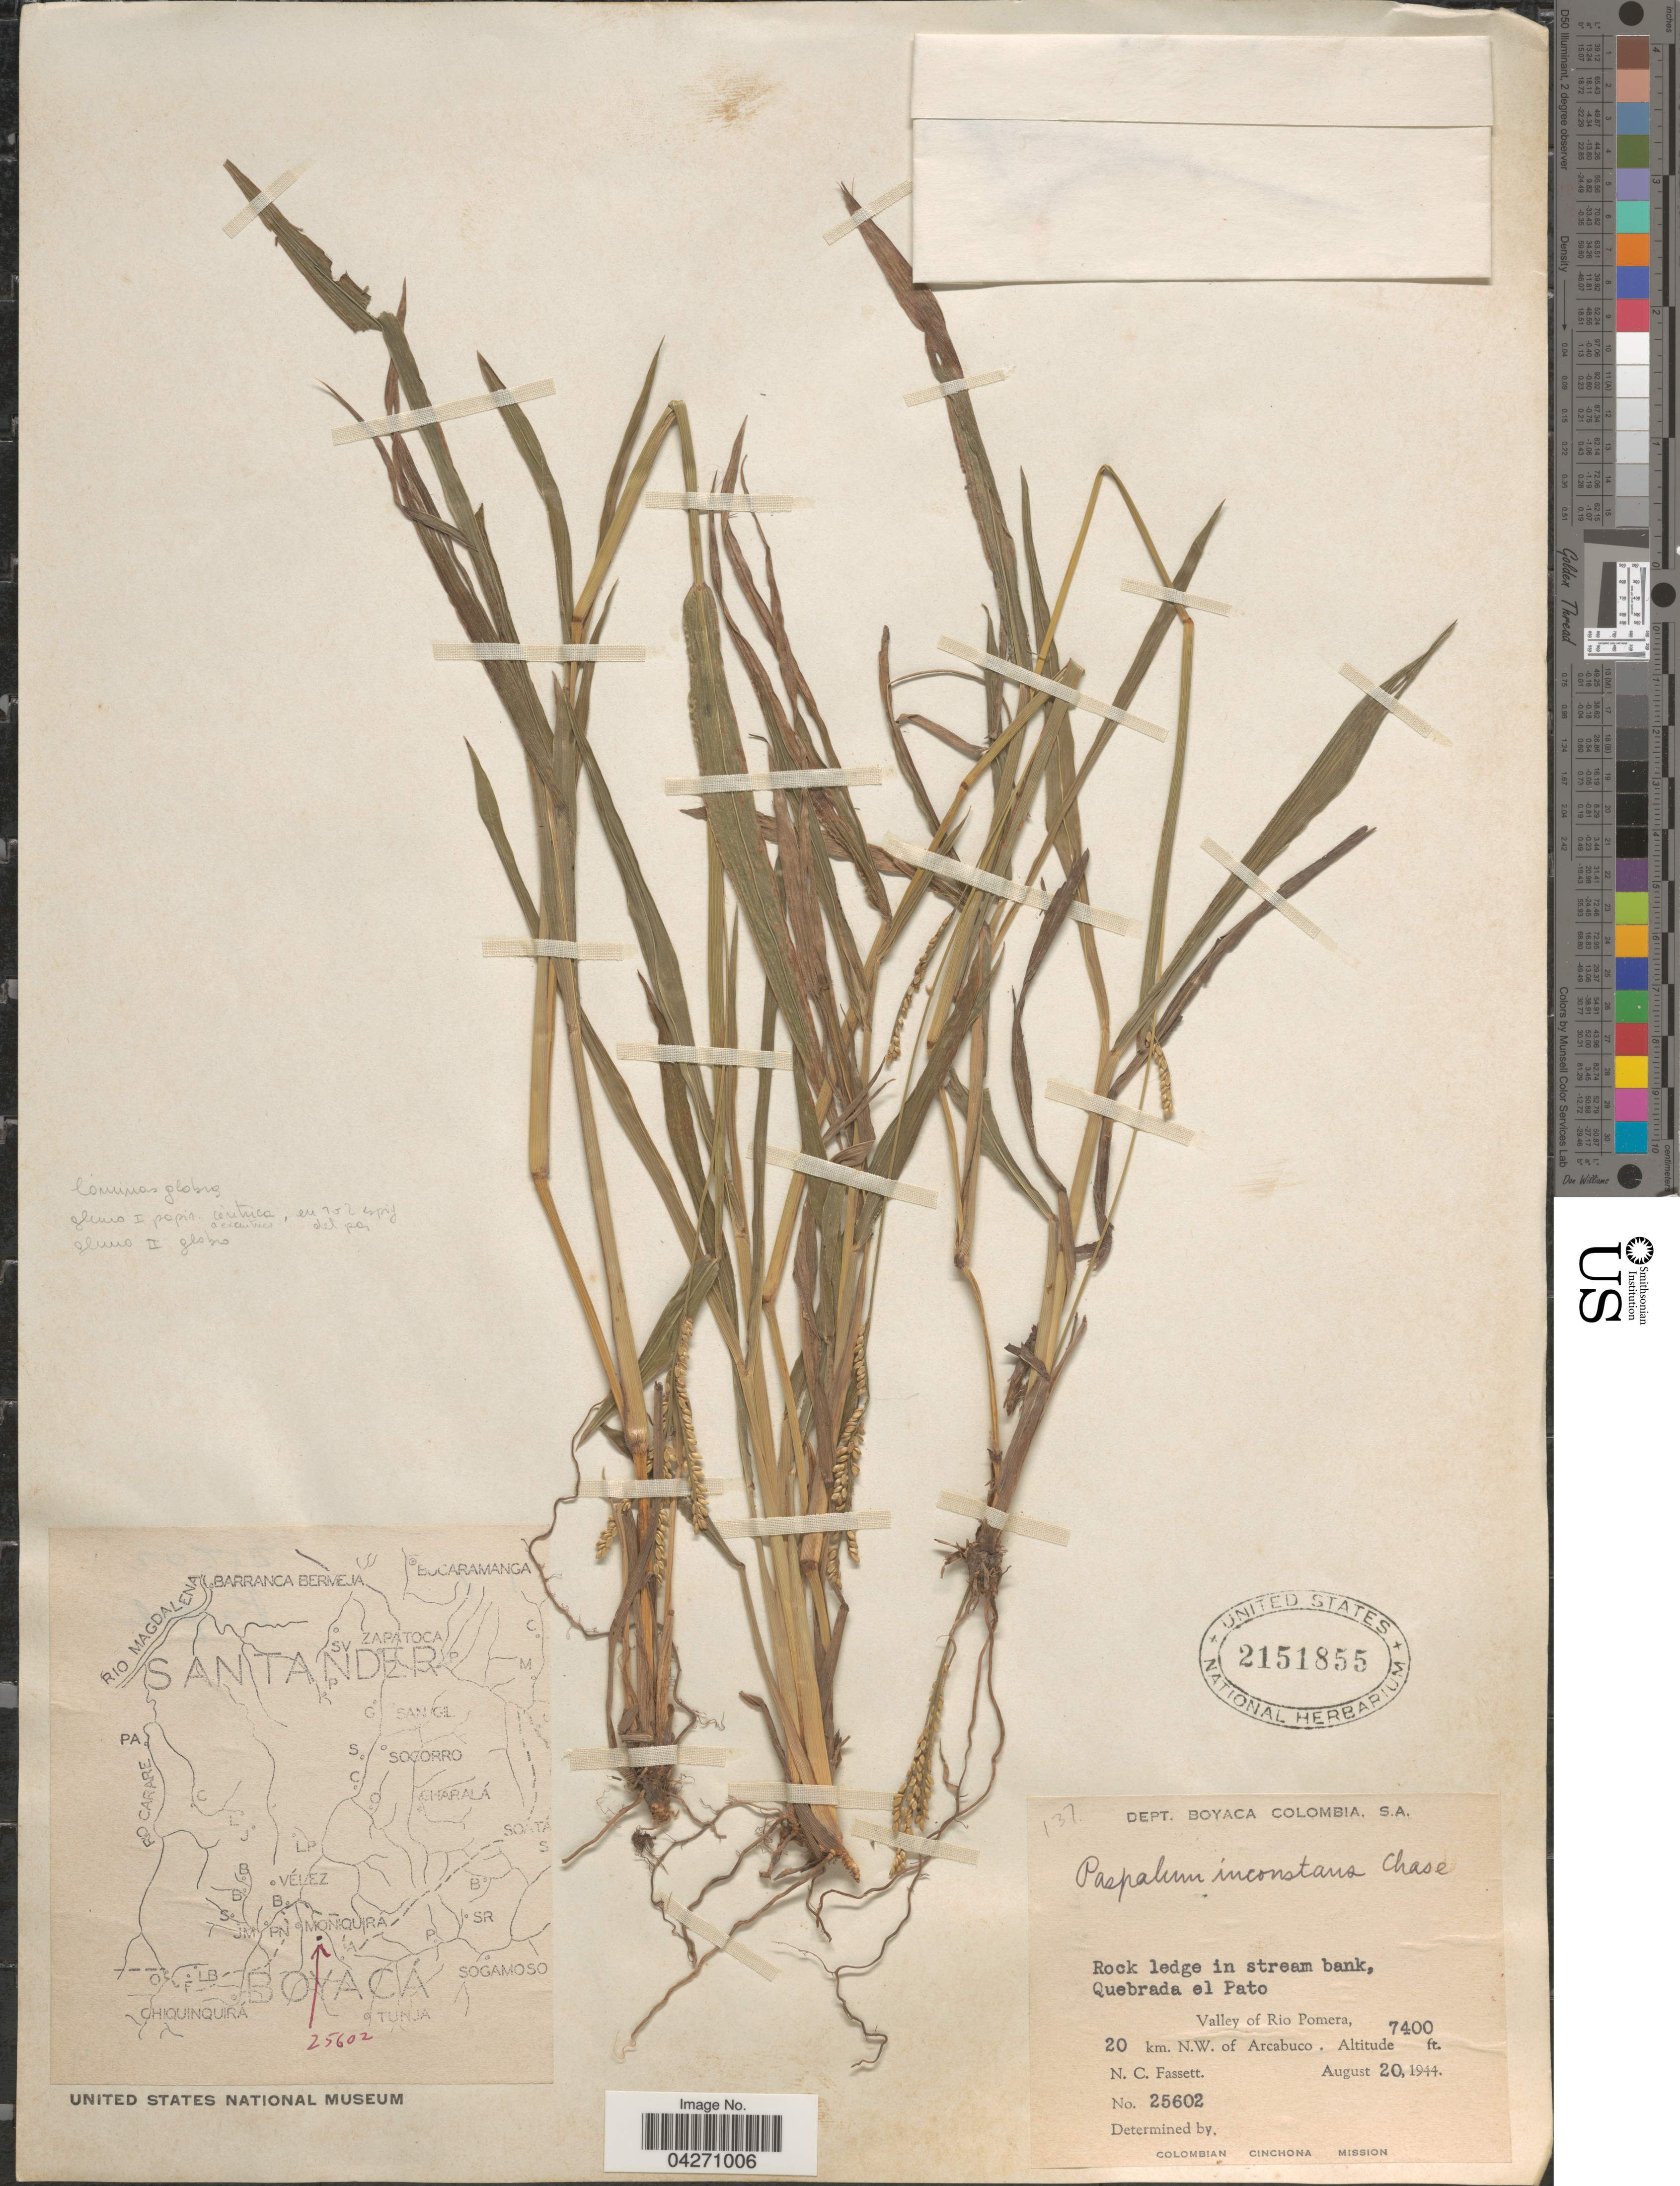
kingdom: Plantae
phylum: Tracheophyta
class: Liliopsida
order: Poales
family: Poaceae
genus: Paspalum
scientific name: Paspalum inconstans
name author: Chase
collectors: N. C. Fassett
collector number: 25602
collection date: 1944-08-20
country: Colombia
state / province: Boyacá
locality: Dept. Boyaca Colombia, S.A. Rock ledge in stream bank, Quebrada el Pato. Valley of Rio Pomera, 20 km. N.W. of Arcabuco. Colombian Cinchona Mission.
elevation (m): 2256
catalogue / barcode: US 2151855